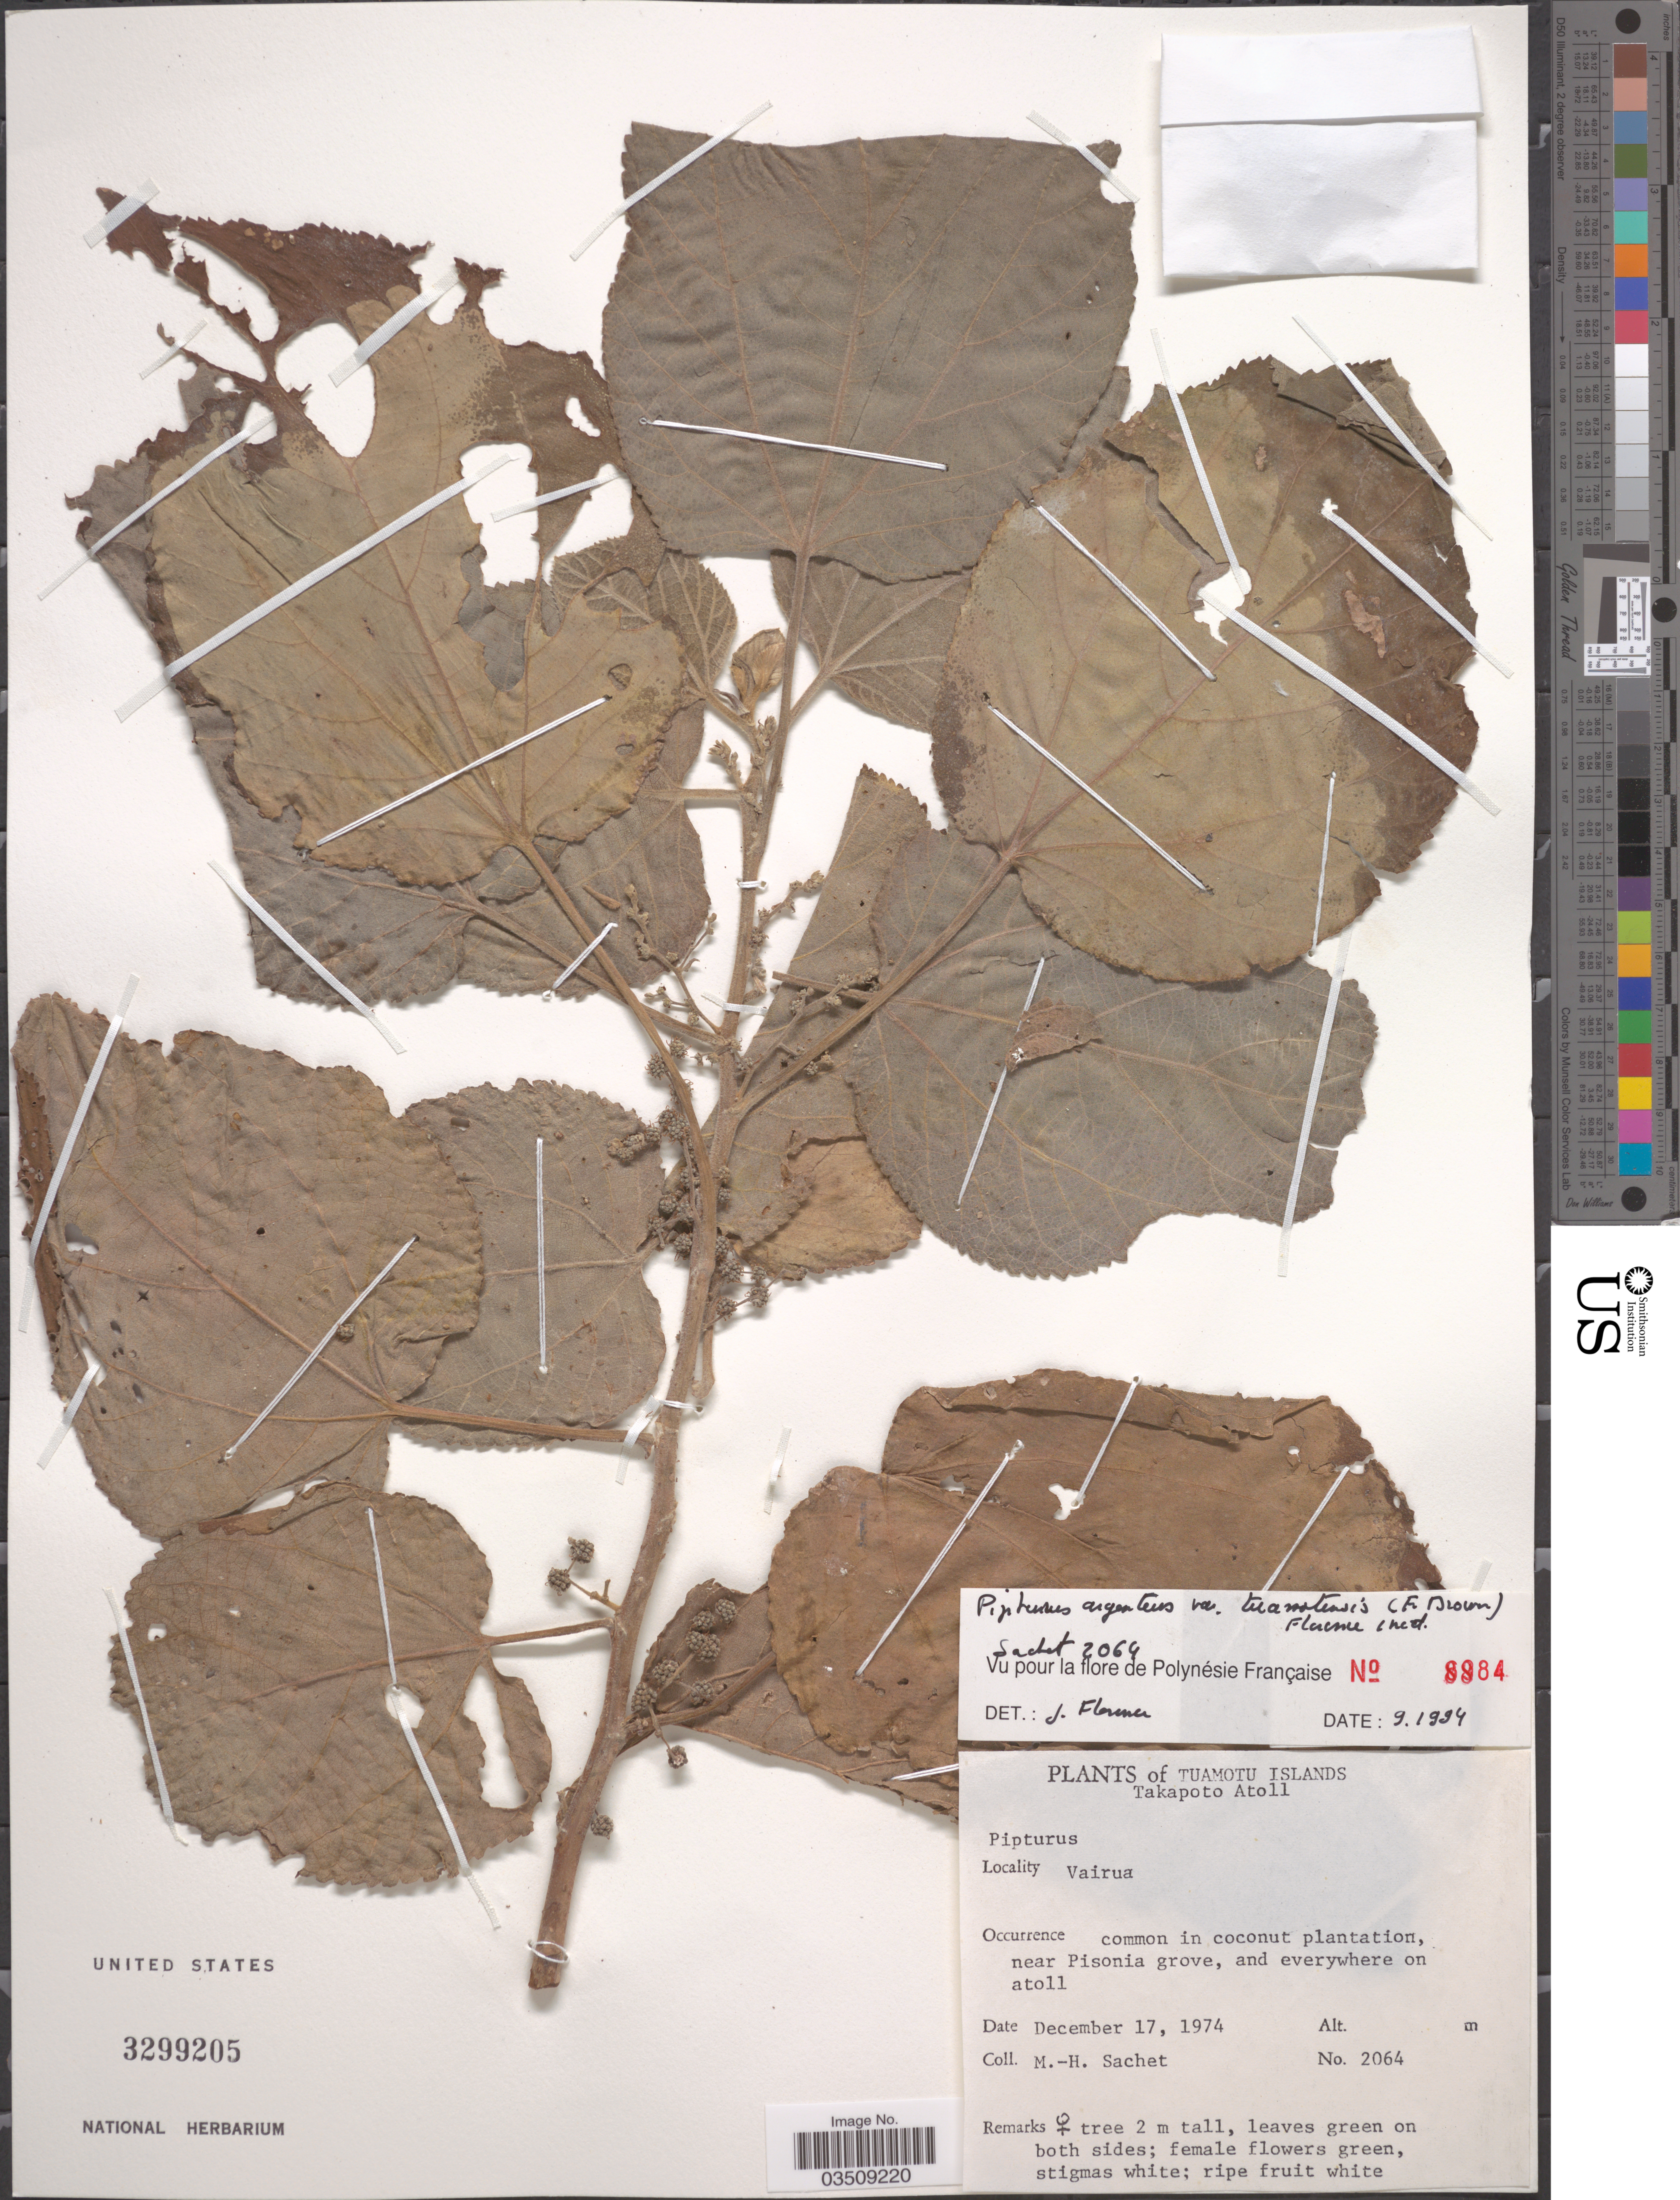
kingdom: Plantae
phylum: Tracheophyta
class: Magnoliopsida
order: Rosales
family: Urticaceae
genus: Pipturus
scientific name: Pipturus argenteus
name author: (G. Forst.) Wedd.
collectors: M.-H. Sachet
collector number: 2064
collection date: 1974-12-17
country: French Polynesia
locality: Tuamotu Islands. Takapoto Atoll. Vairua. In coconut plantation, near Pisonia grove, and everywhere on atoll.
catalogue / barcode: US 3299205